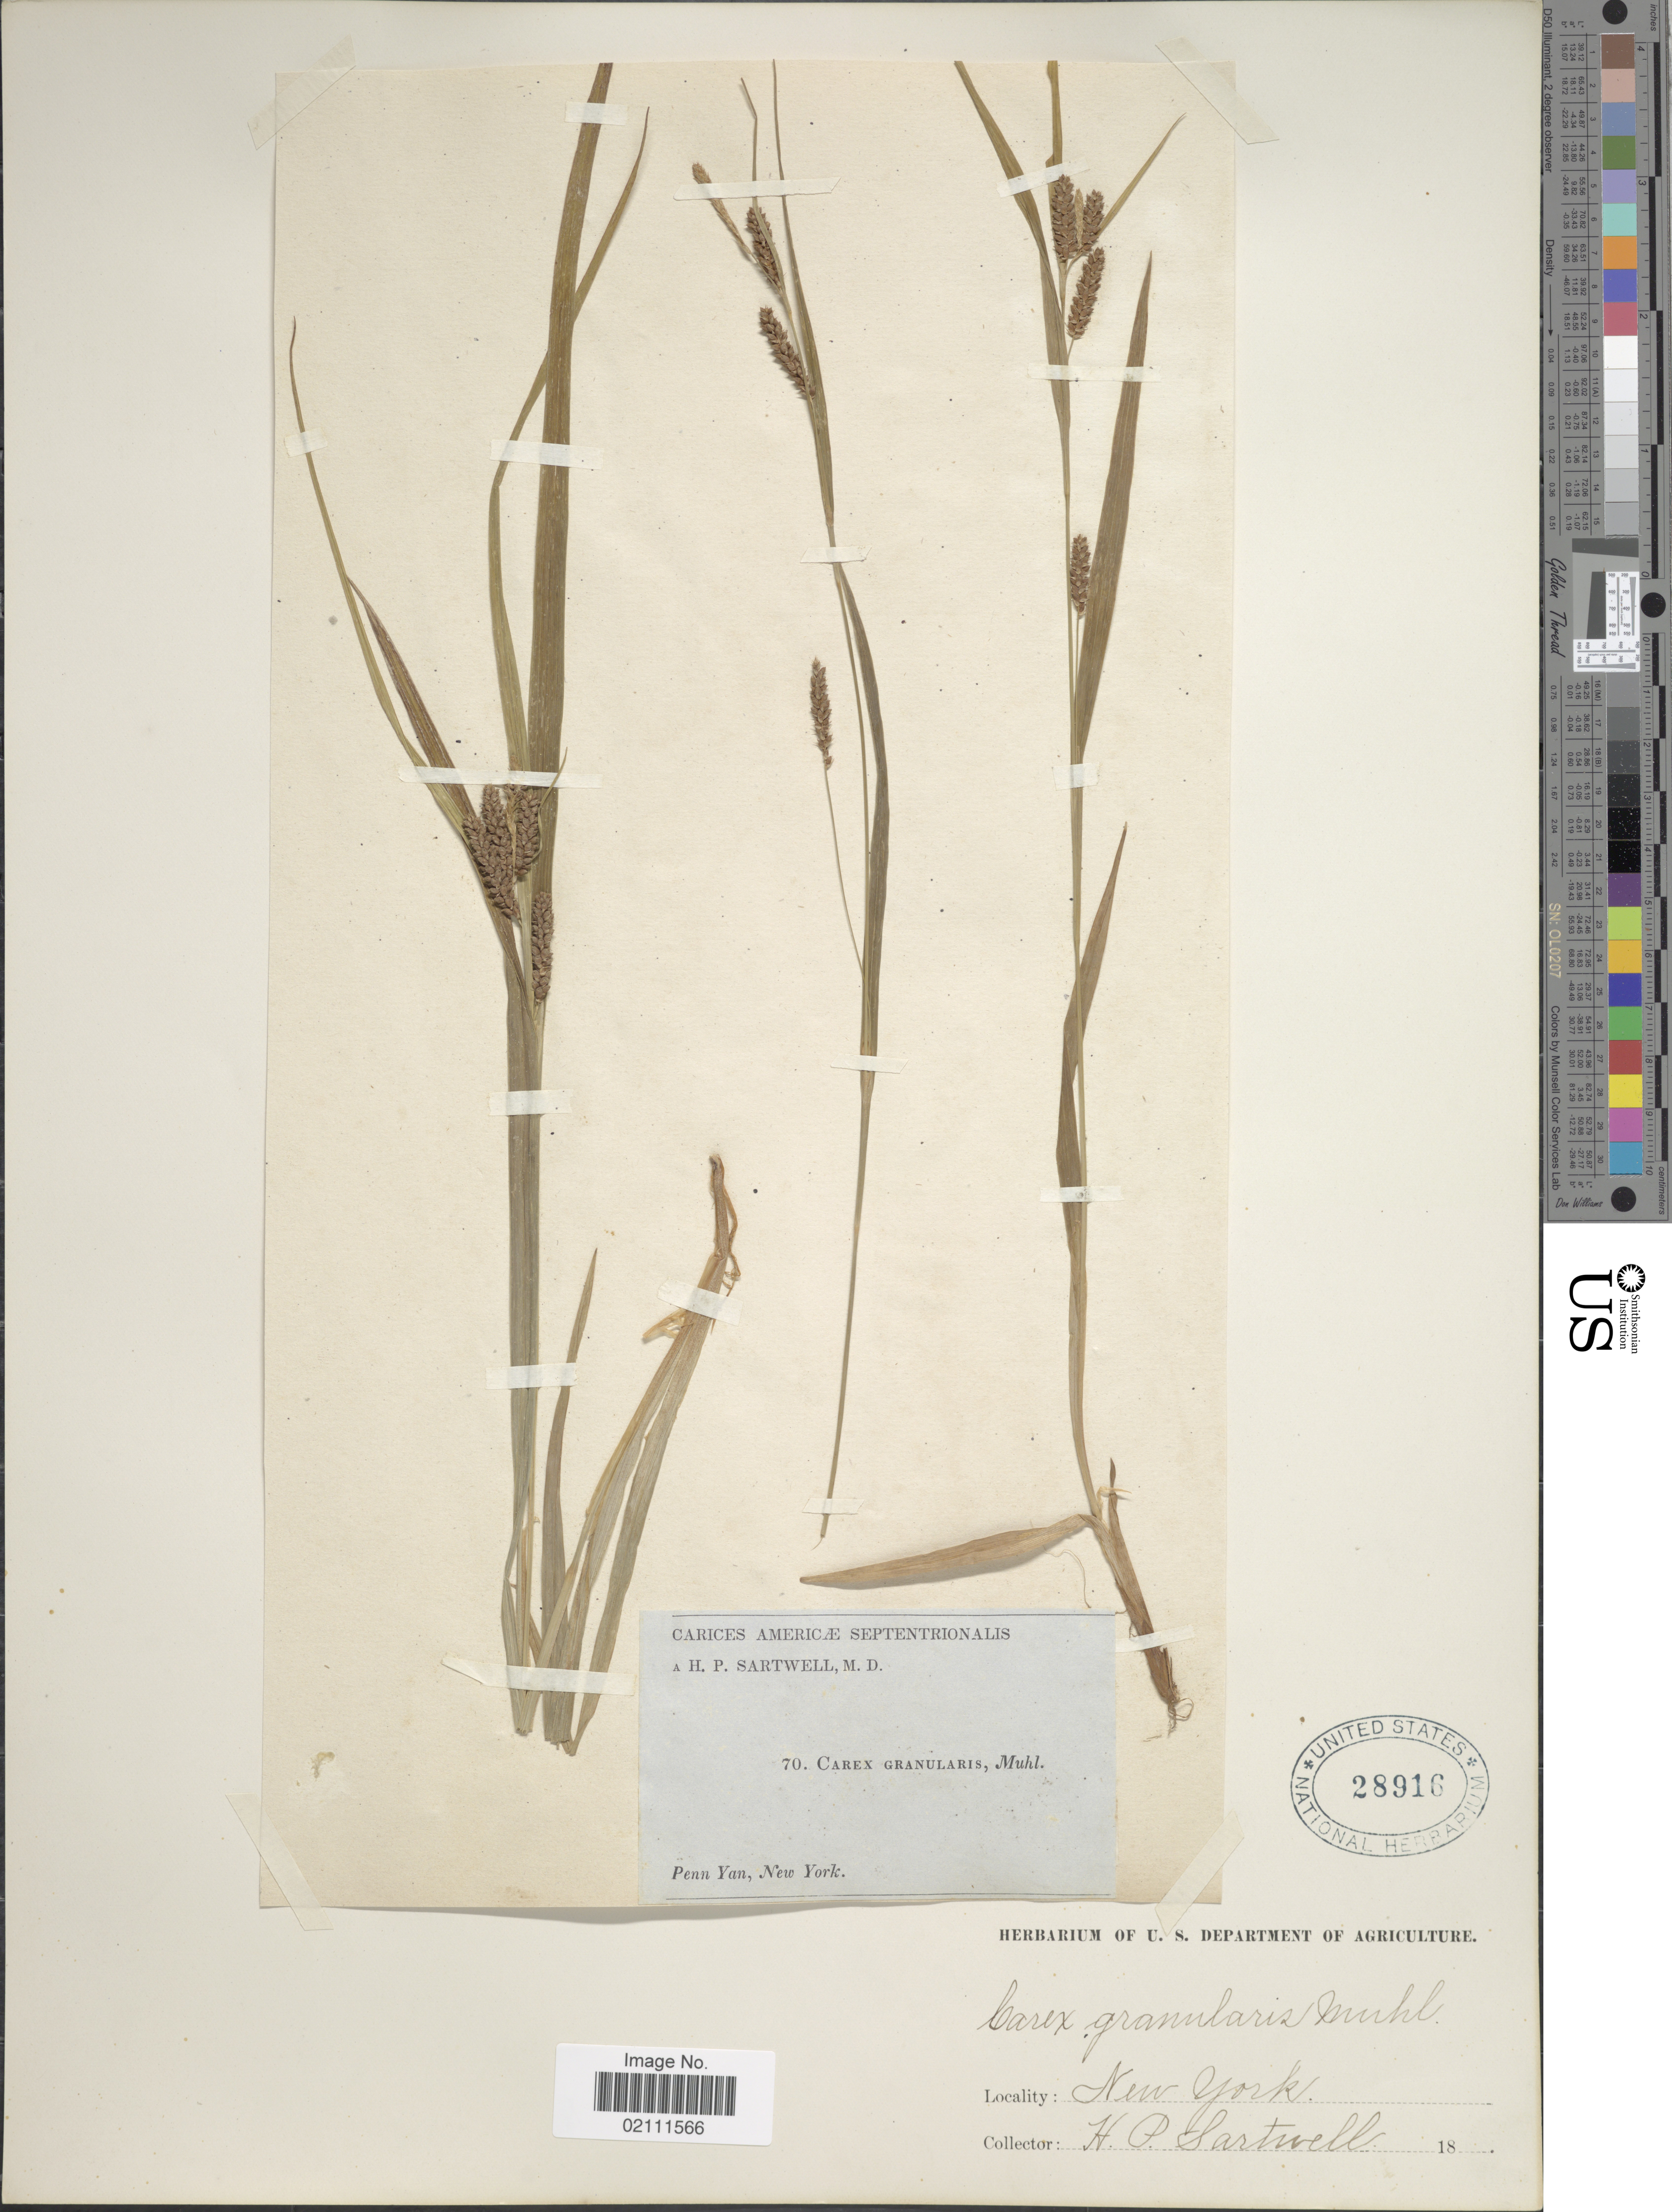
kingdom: Plantae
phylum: Tracheophyta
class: Liliopsida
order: Poales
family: Cyperaceae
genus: Carex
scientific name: Carex granularis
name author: Muhl. ex Willd.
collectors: H. P. Sartwell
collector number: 70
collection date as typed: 18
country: United States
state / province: New York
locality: Penn Yan.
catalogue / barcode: US 28916